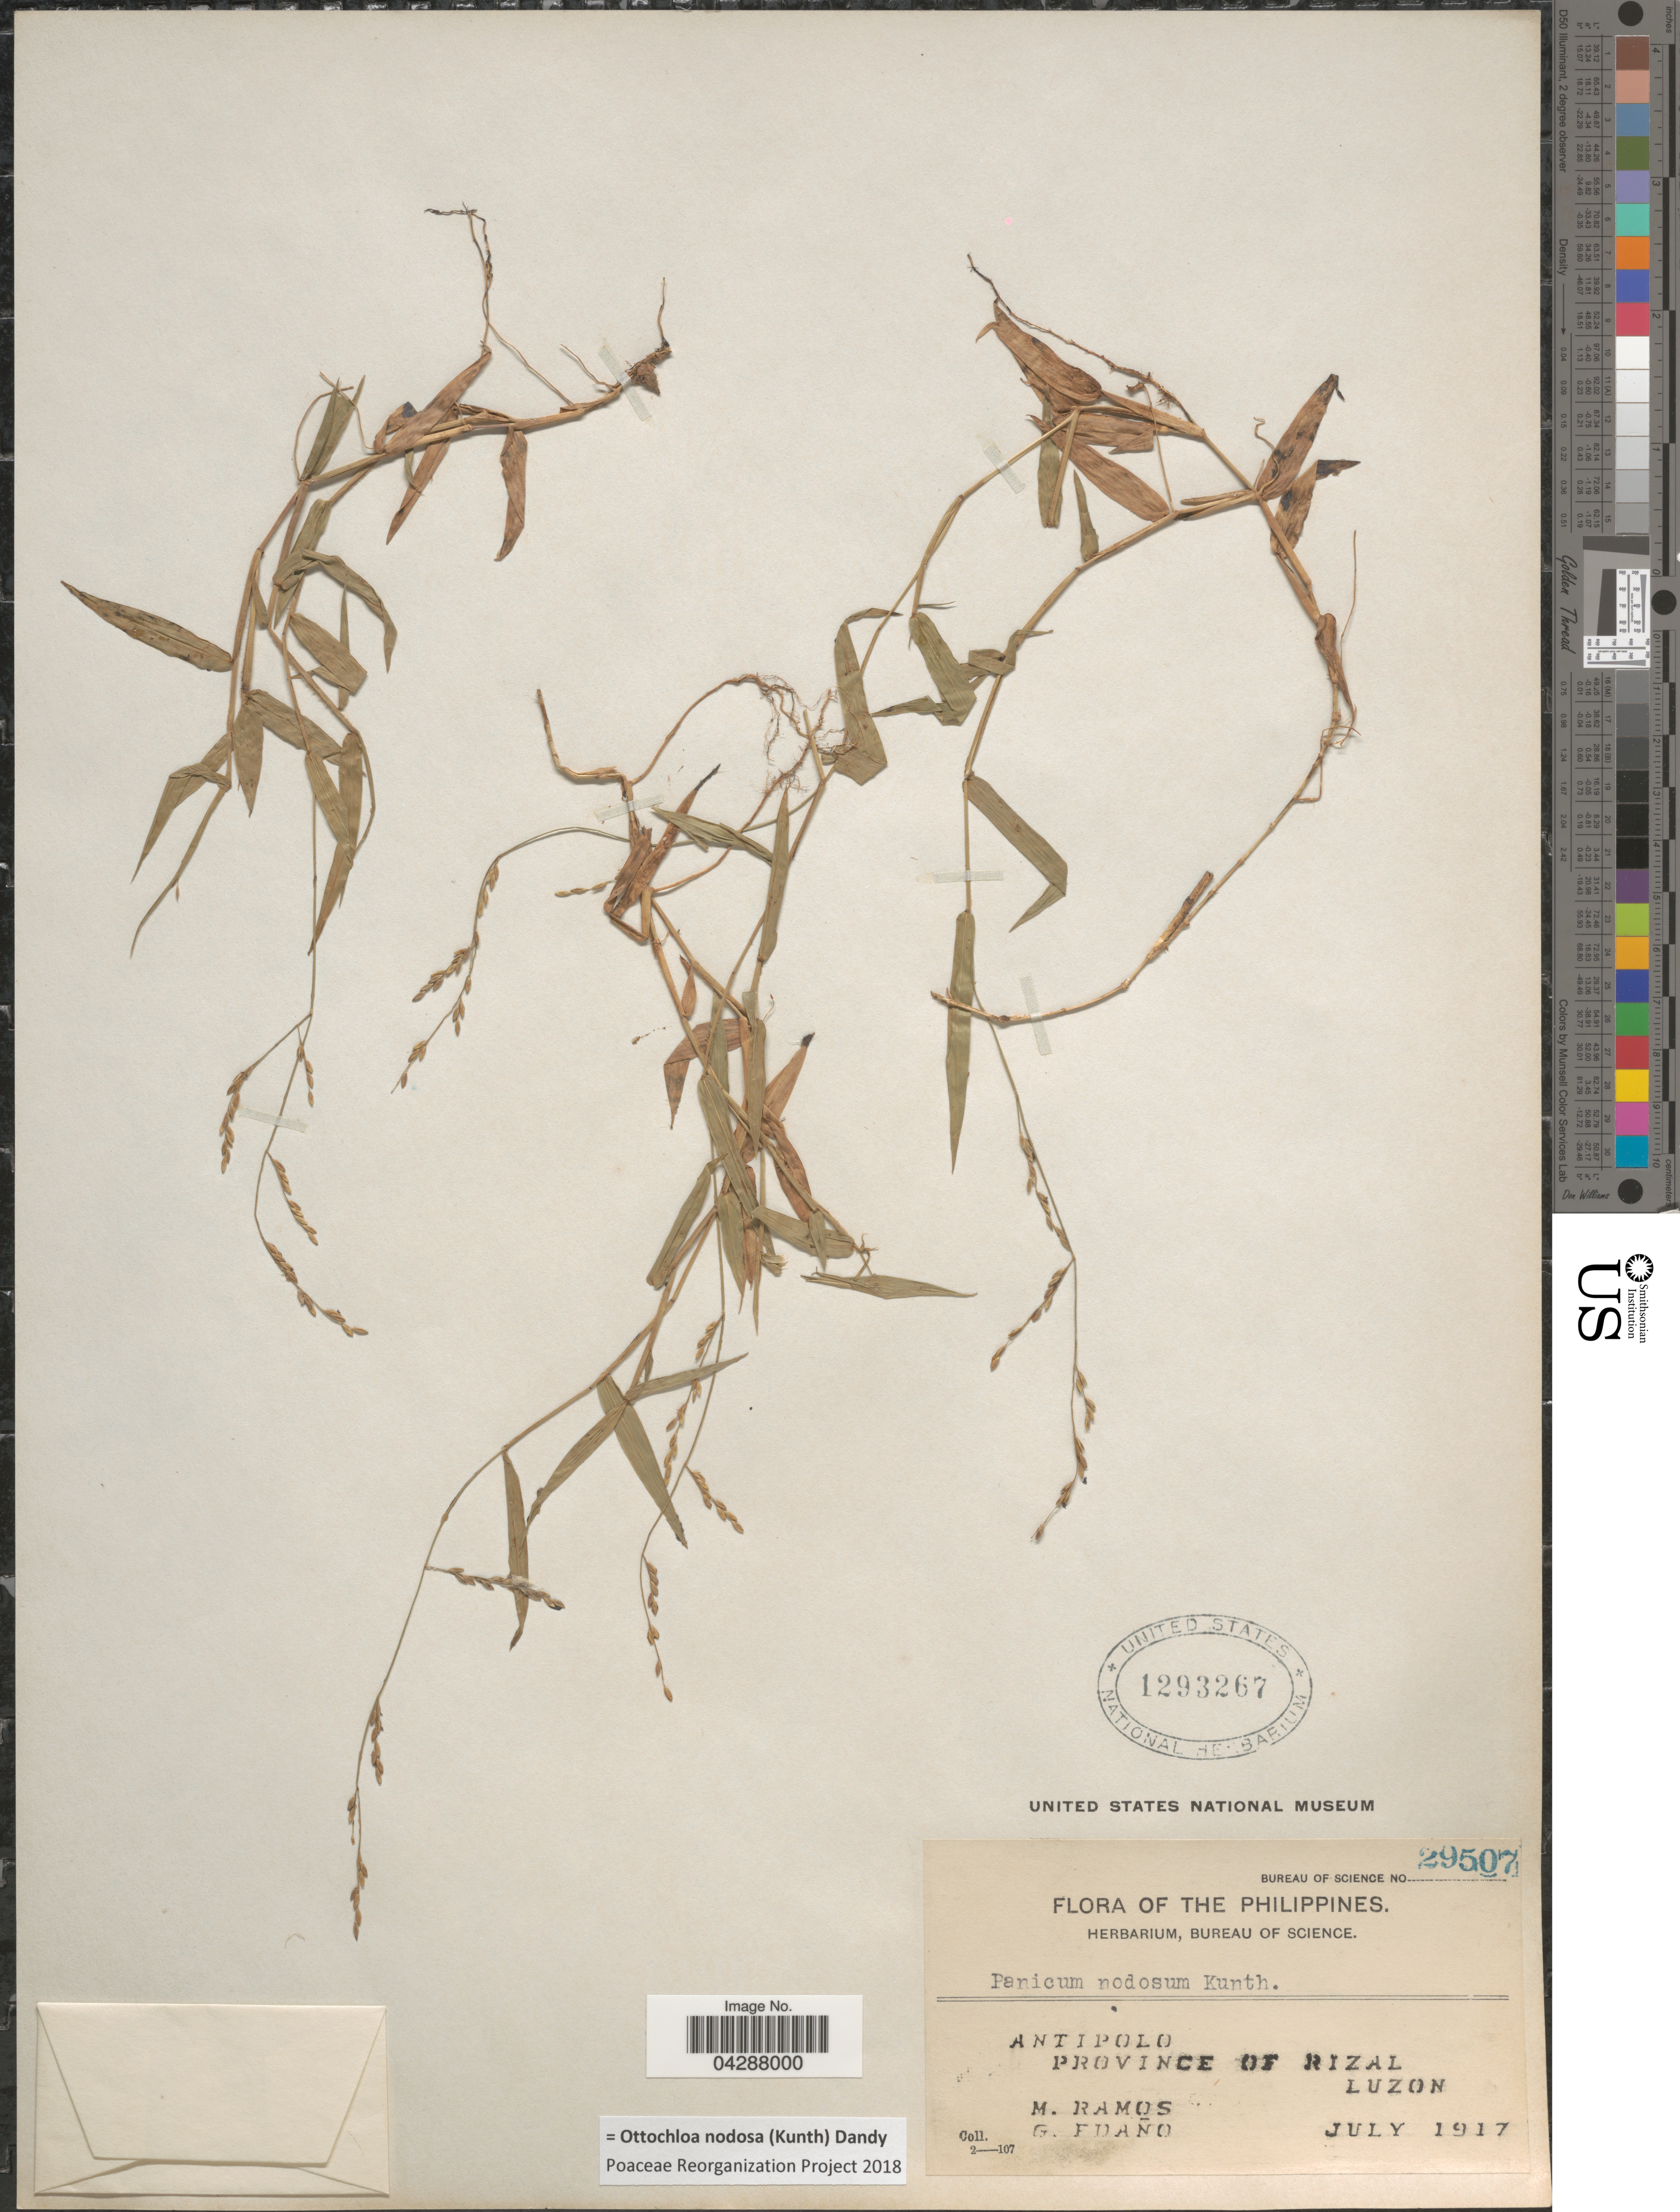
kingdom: Plantae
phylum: Tracheophyta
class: Liliopsida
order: Poales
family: Poaceae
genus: Ottochloa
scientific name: Ottochloa nodosa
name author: (Kunth) Dandy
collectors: M. Ramos & G. Edaño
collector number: Bureau of Science 29507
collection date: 1917-07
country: Philippines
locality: Antipolo. Province of Rizal. Luzon.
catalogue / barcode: US 1293267